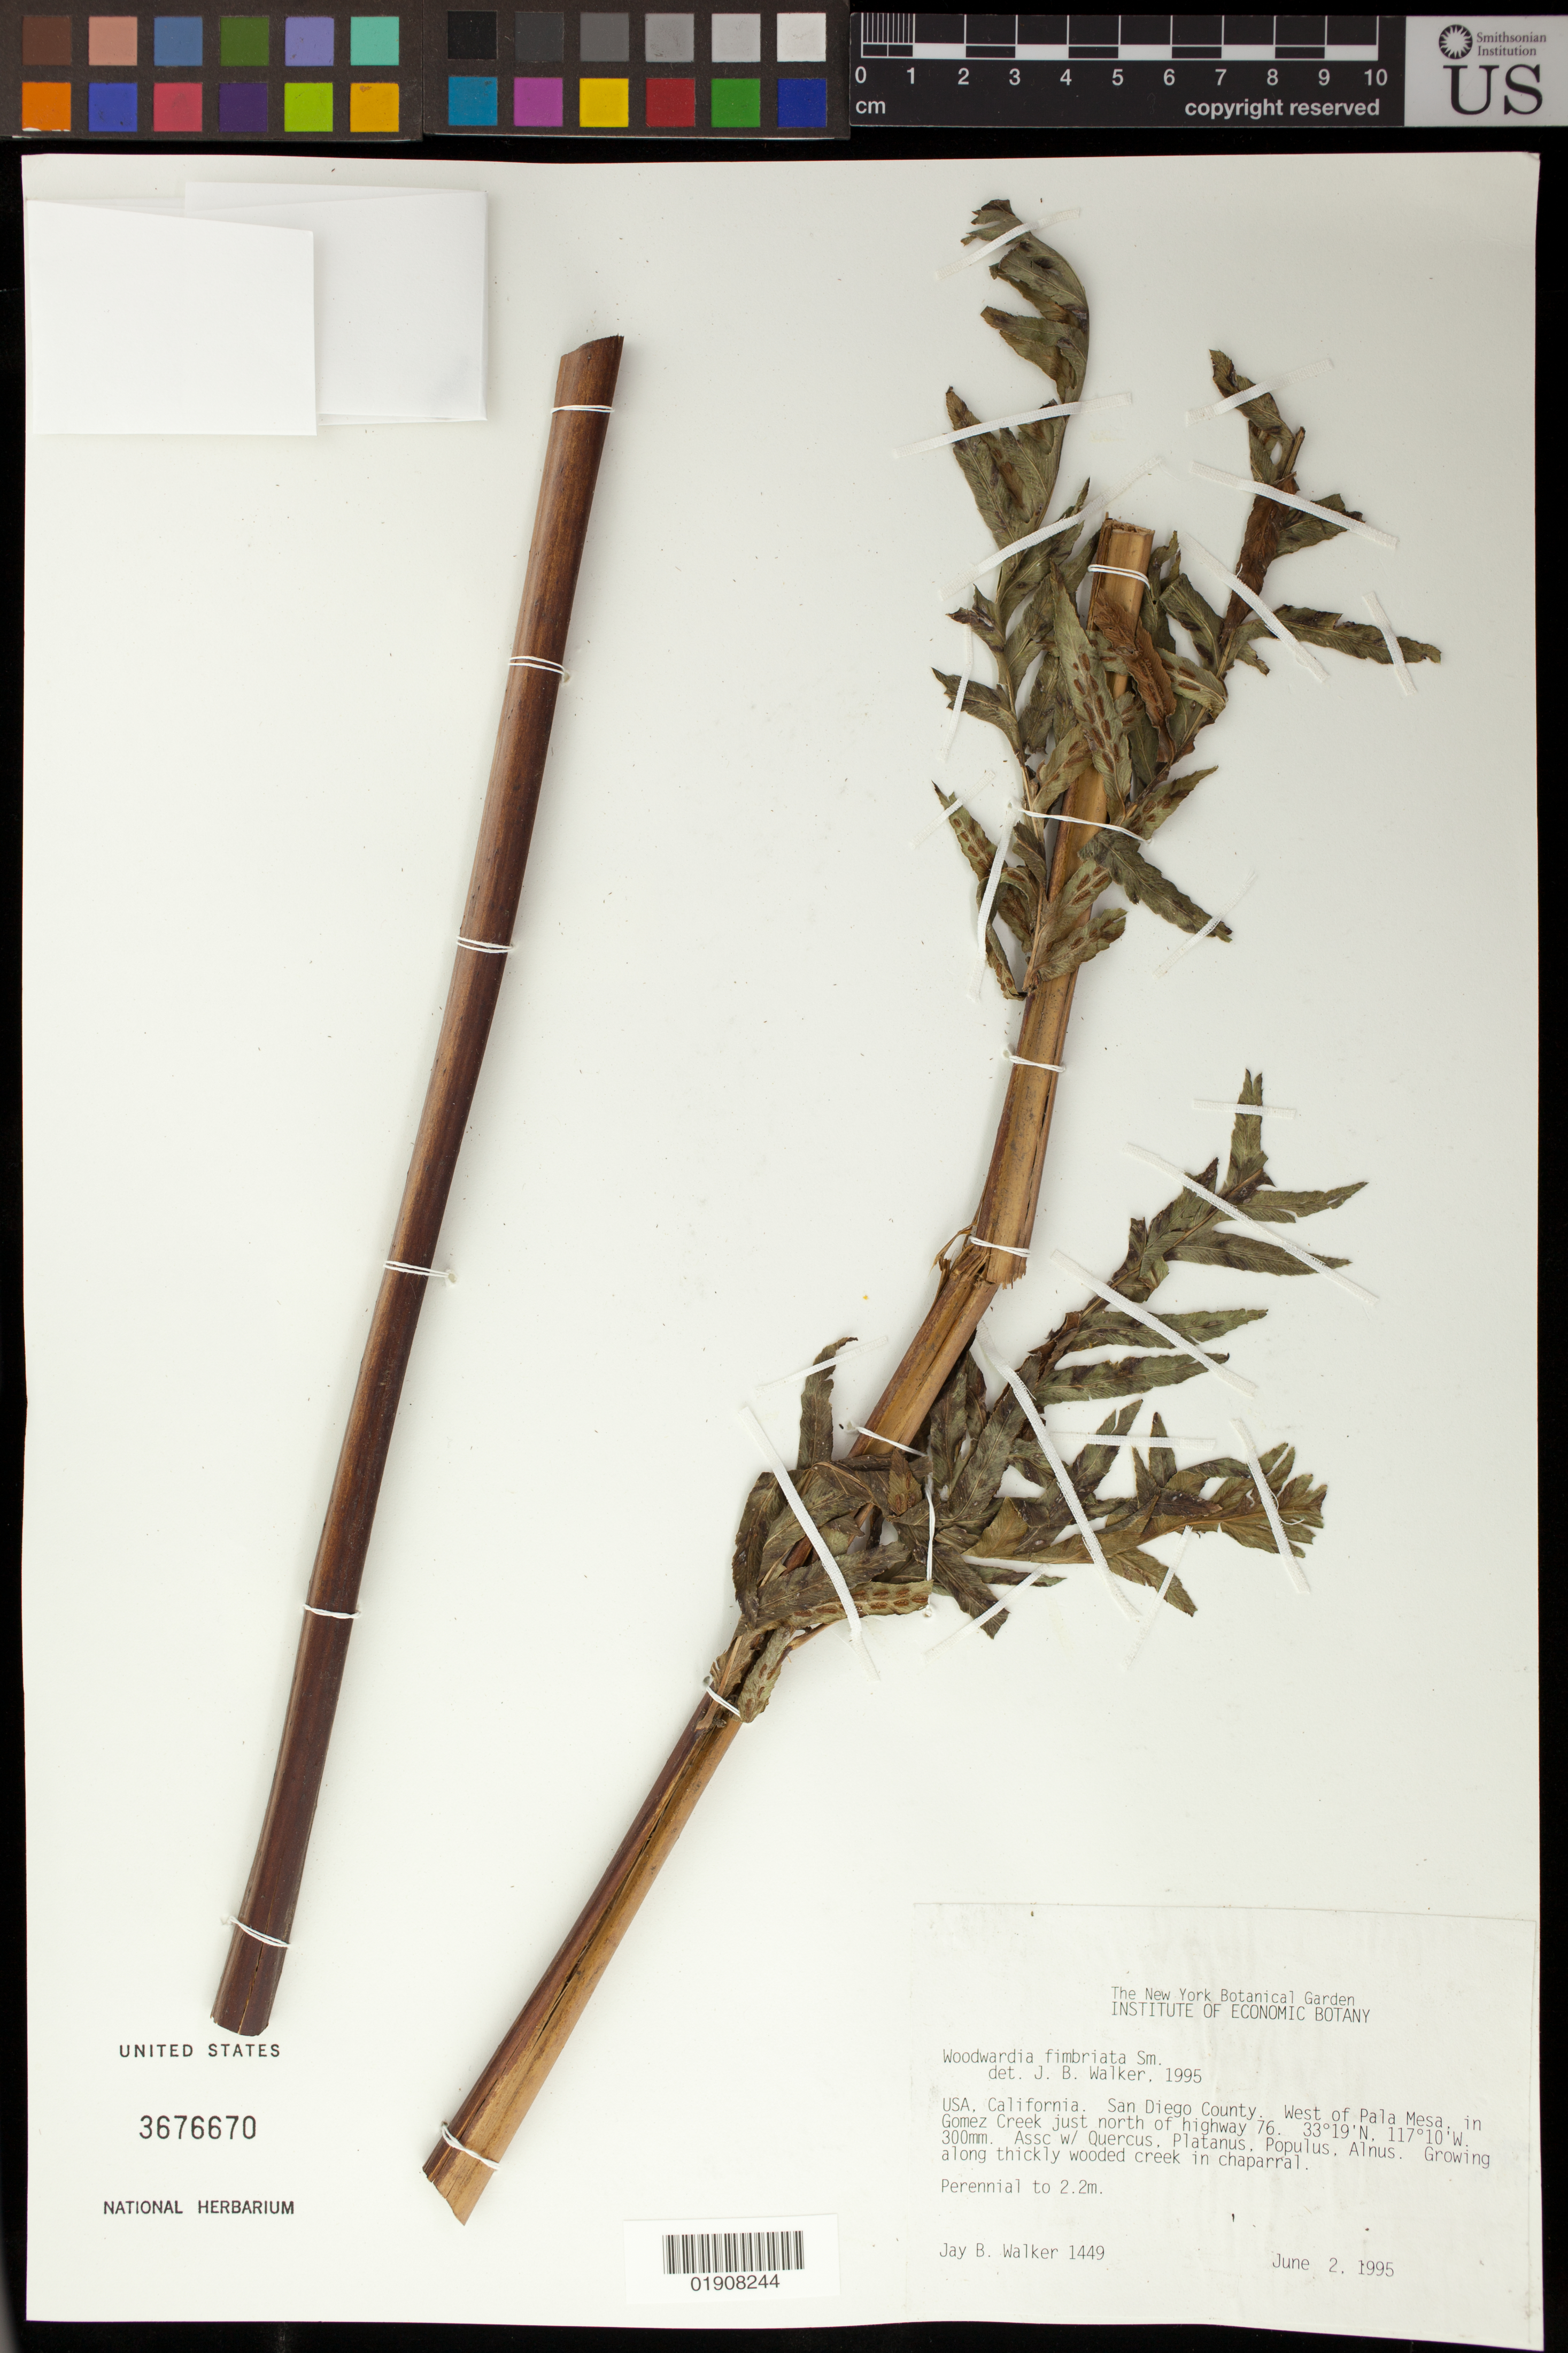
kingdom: Plantae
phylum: Tracheophyta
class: Polypodiopsida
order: Polypodiales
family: Blechnaceae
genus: Woodwardia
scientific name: Woodwardia fimbriata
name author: Sm.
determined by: Walker, J. B.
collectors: J. Walker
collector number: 1449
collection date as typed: June 2, 1995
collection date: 1995-06-02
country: United States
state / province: California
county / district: San Diego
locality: San Diego County, West of Pala Mesa in Gomez Creek just north of highway 76.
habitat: Growing along thickly wooded creek in chaparral.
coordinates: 33 19 N, 117 10 W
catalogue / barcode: US 3676670